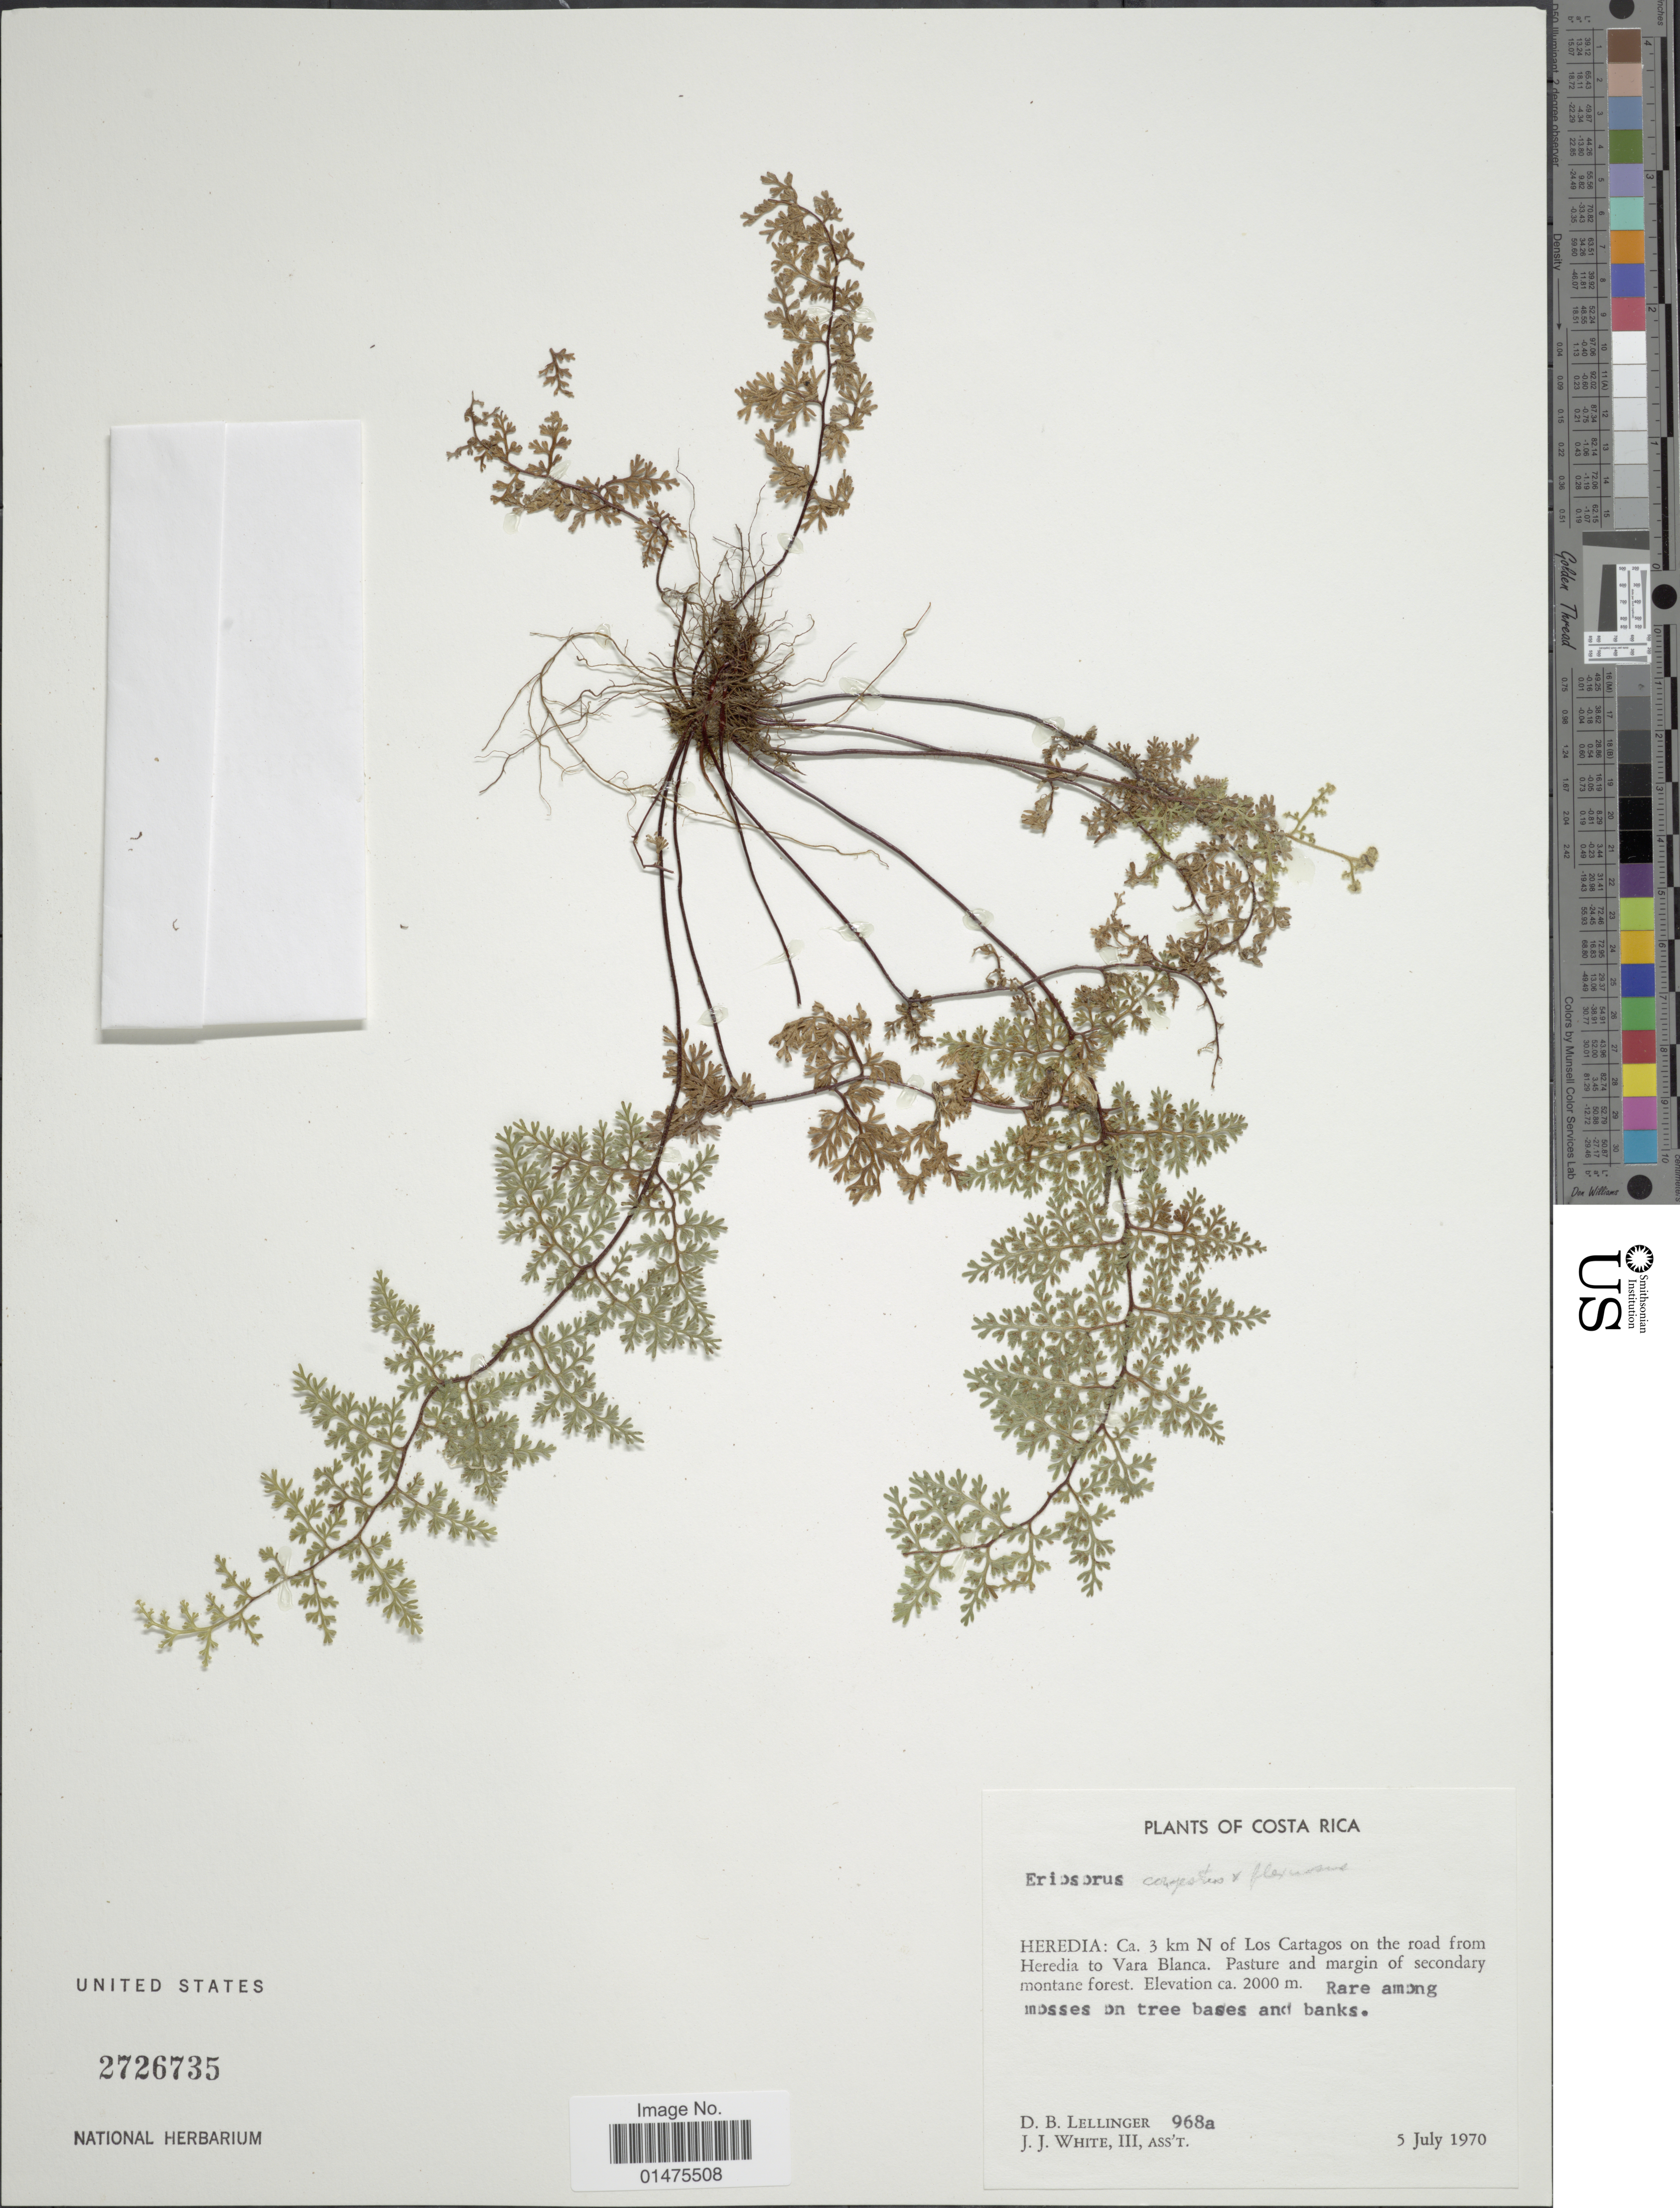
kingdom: Plantae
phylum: Tracheophyta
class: Polypodiopsida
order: Polypodiales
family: Pteridaceae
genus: Jamesonia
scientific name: Jamesonia congesta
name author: (Christ) Christenh.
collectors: D. B. Lellinger & J. J. White III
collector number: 968a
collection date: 1970-07-05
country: Costa Rica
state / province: Heredia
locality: Ca. 3 km N of Los Cartagos on the road from Heredia to Vara Blanca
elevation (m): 2000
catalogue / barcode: US 2726735